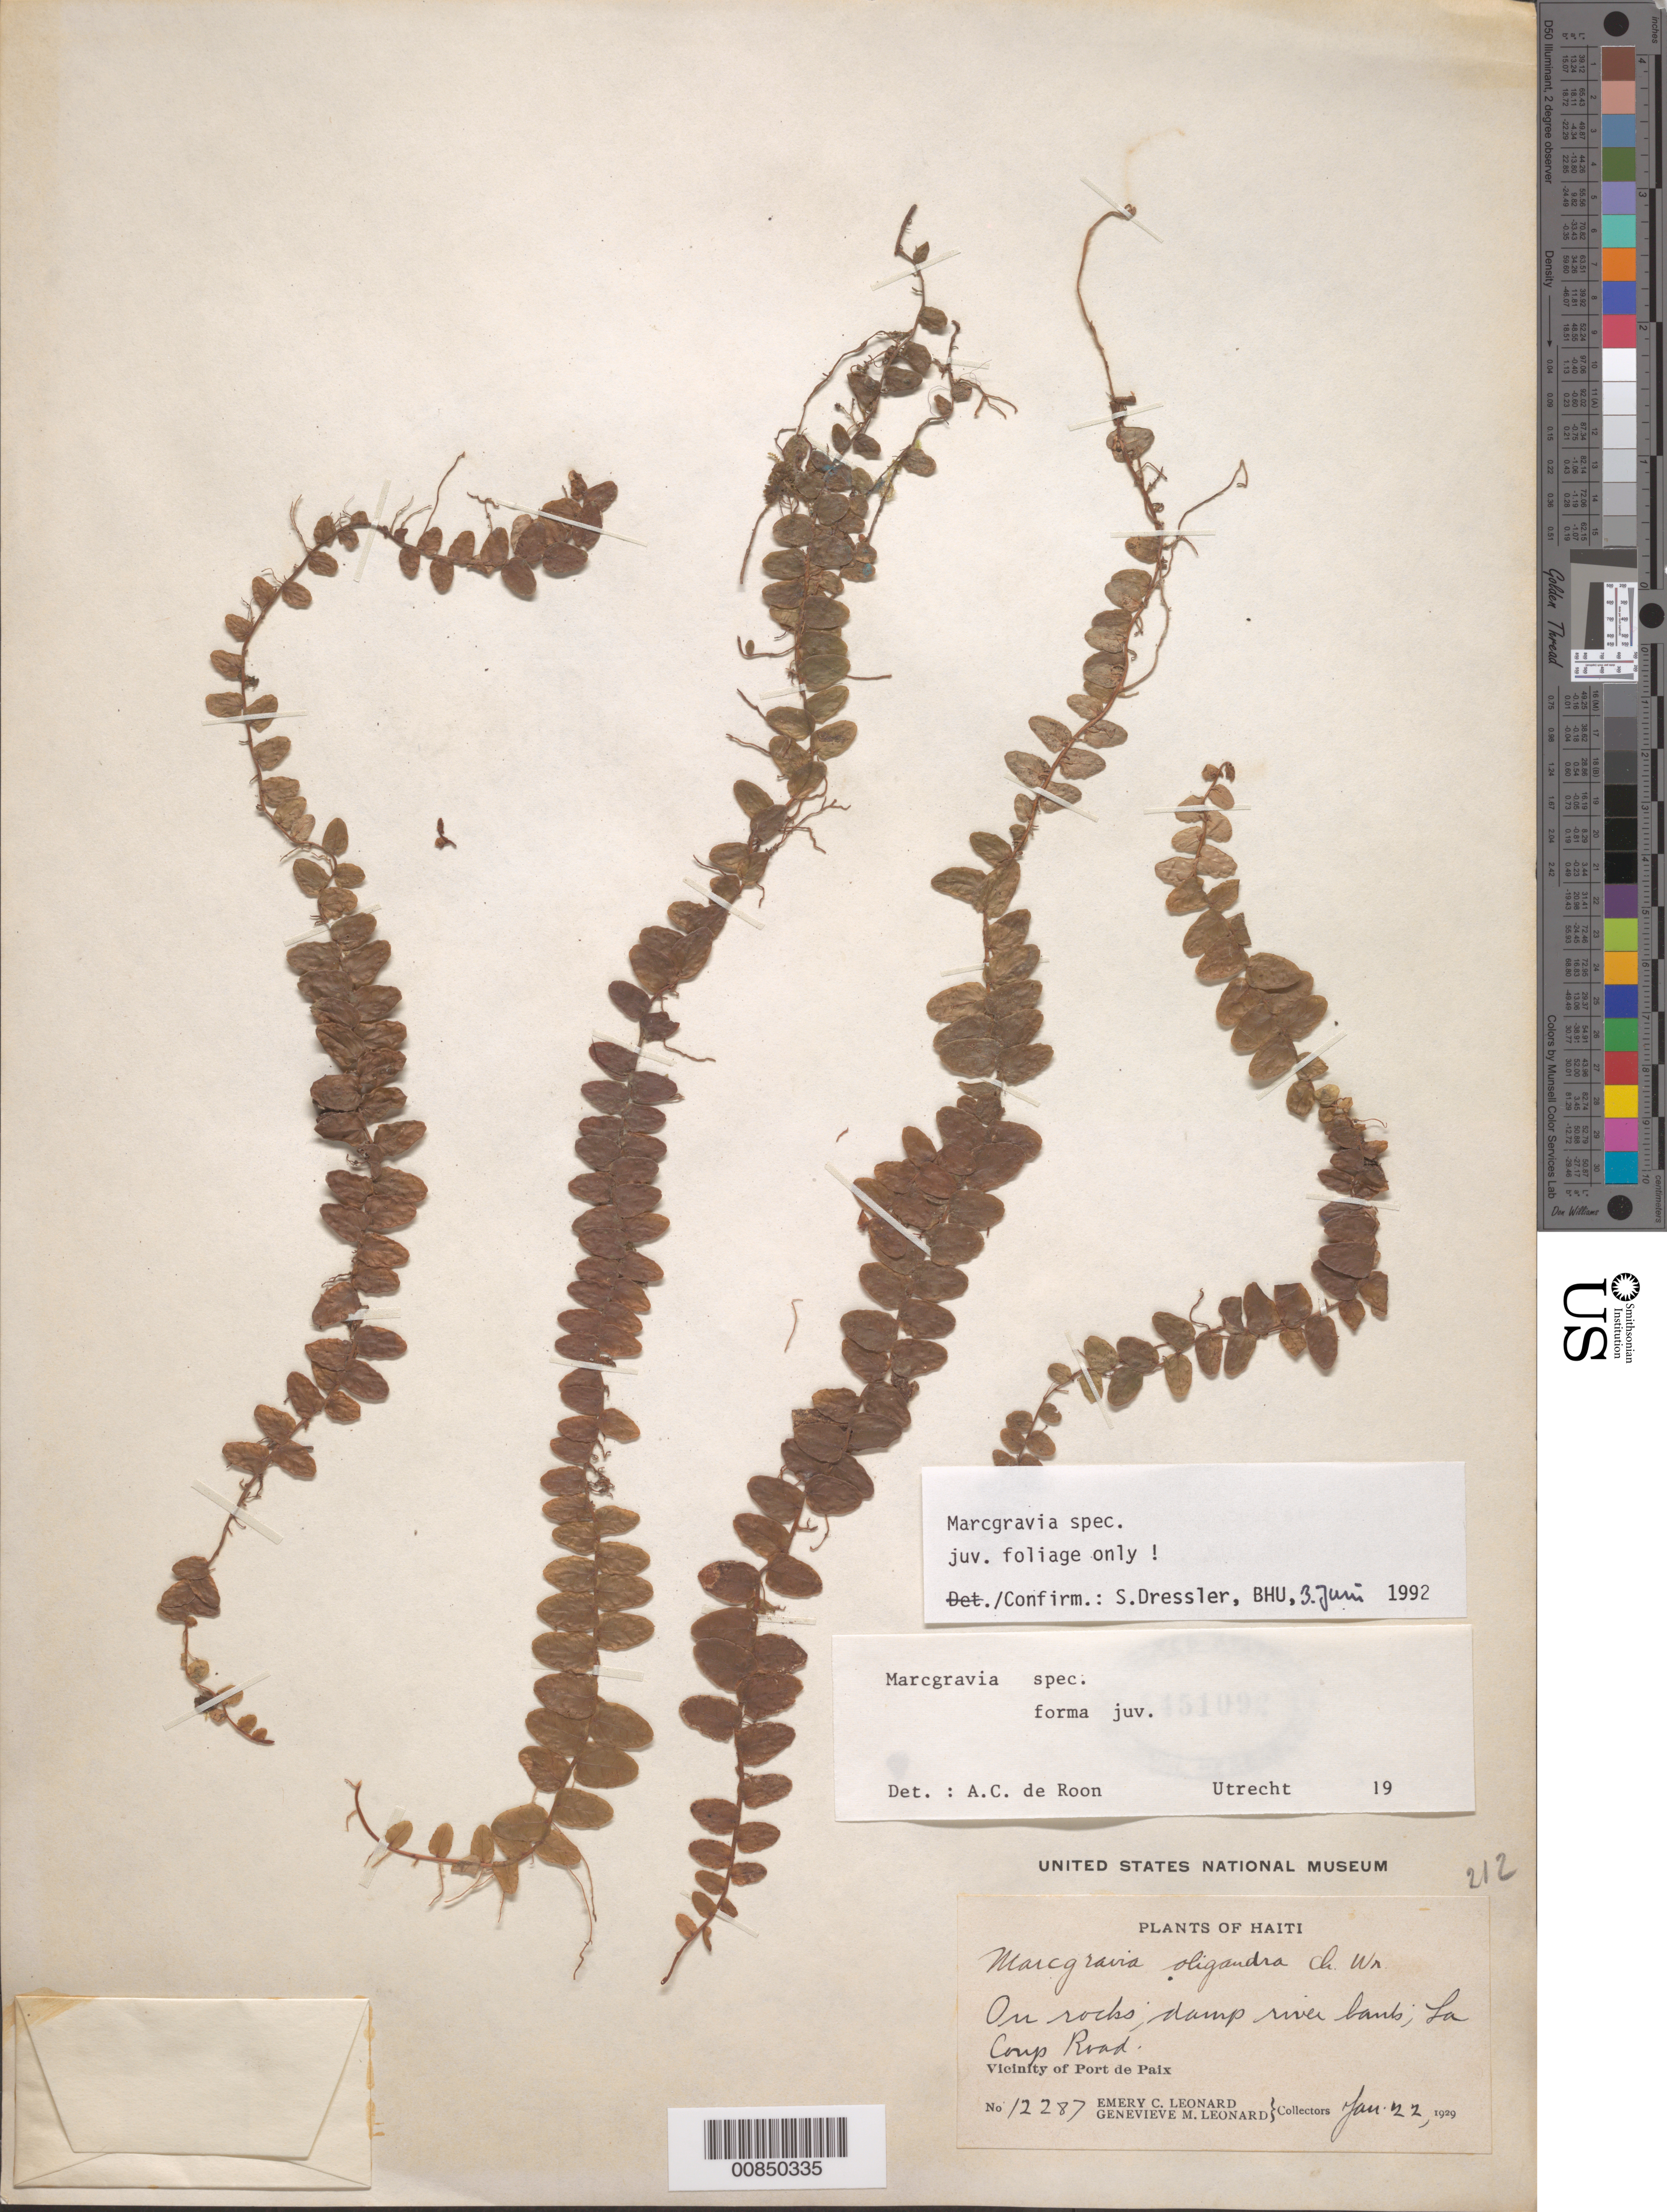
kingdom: Plantae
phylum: Tracheophyta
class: Magnoliopsida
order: Ericales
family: Marcgraviaceae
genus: Marcgravia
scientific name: Marcgravia sp.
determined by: Dressler, S., (FR), Forschungsinstitut Und Naturmuseum Senckenberg (GERMANY)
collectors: E. C. Leonard & G. M. Leonard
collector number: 12287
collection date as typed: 22 Jan 1929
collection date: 1929-01-22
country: Haiti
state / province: Nord-Ouest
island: Hispaniola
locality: Vicinity of Port de Paix, La Coup Road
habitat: On rocks in damp river bank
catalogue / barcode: US 1451092